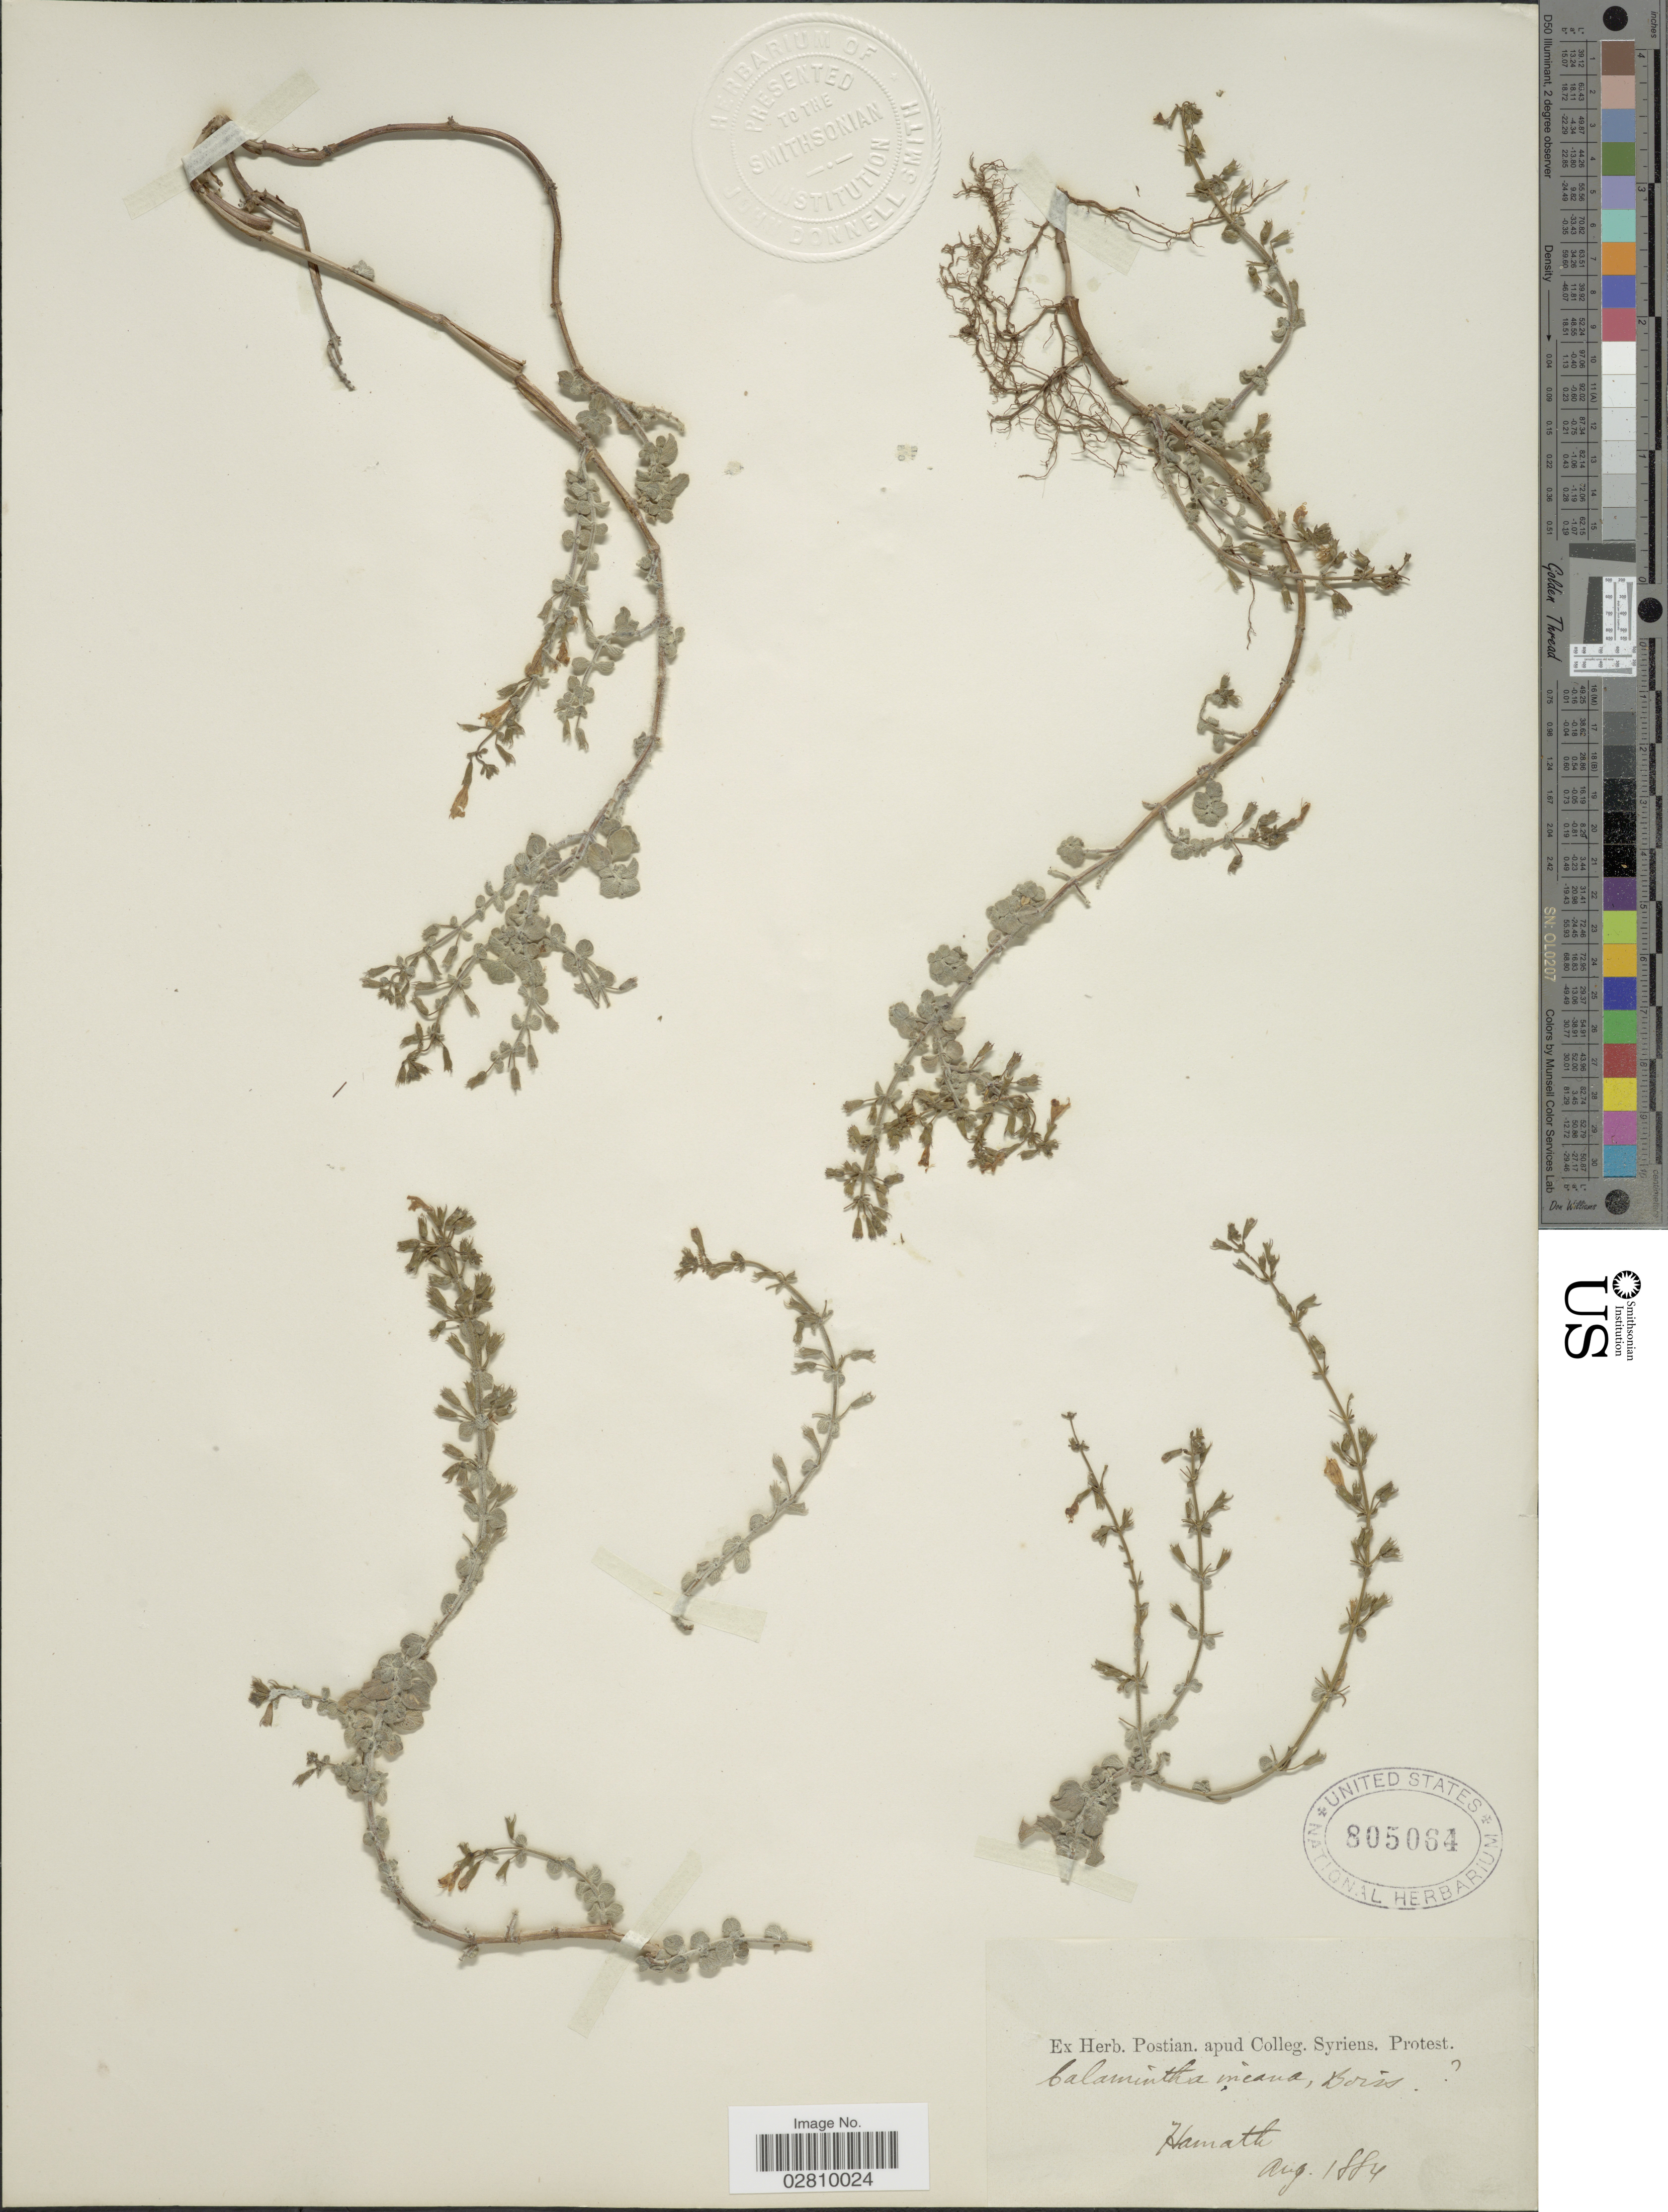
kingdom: Plantae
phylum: Tracheophyta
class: Magnoliopsida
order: Lamiales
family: Lamiaceae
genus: Calamintha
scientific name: Calamintha incana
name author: (Sm.) Boiss.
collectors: ex herb. Postian. apud Colleg. Syriens. Protest. USE "Fannie P. A. Shepard" (10308853) AS PRIMARY COLLECTOR INSTEAD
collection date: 1884-08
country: Syria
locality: Hamath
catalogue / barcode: US 805064